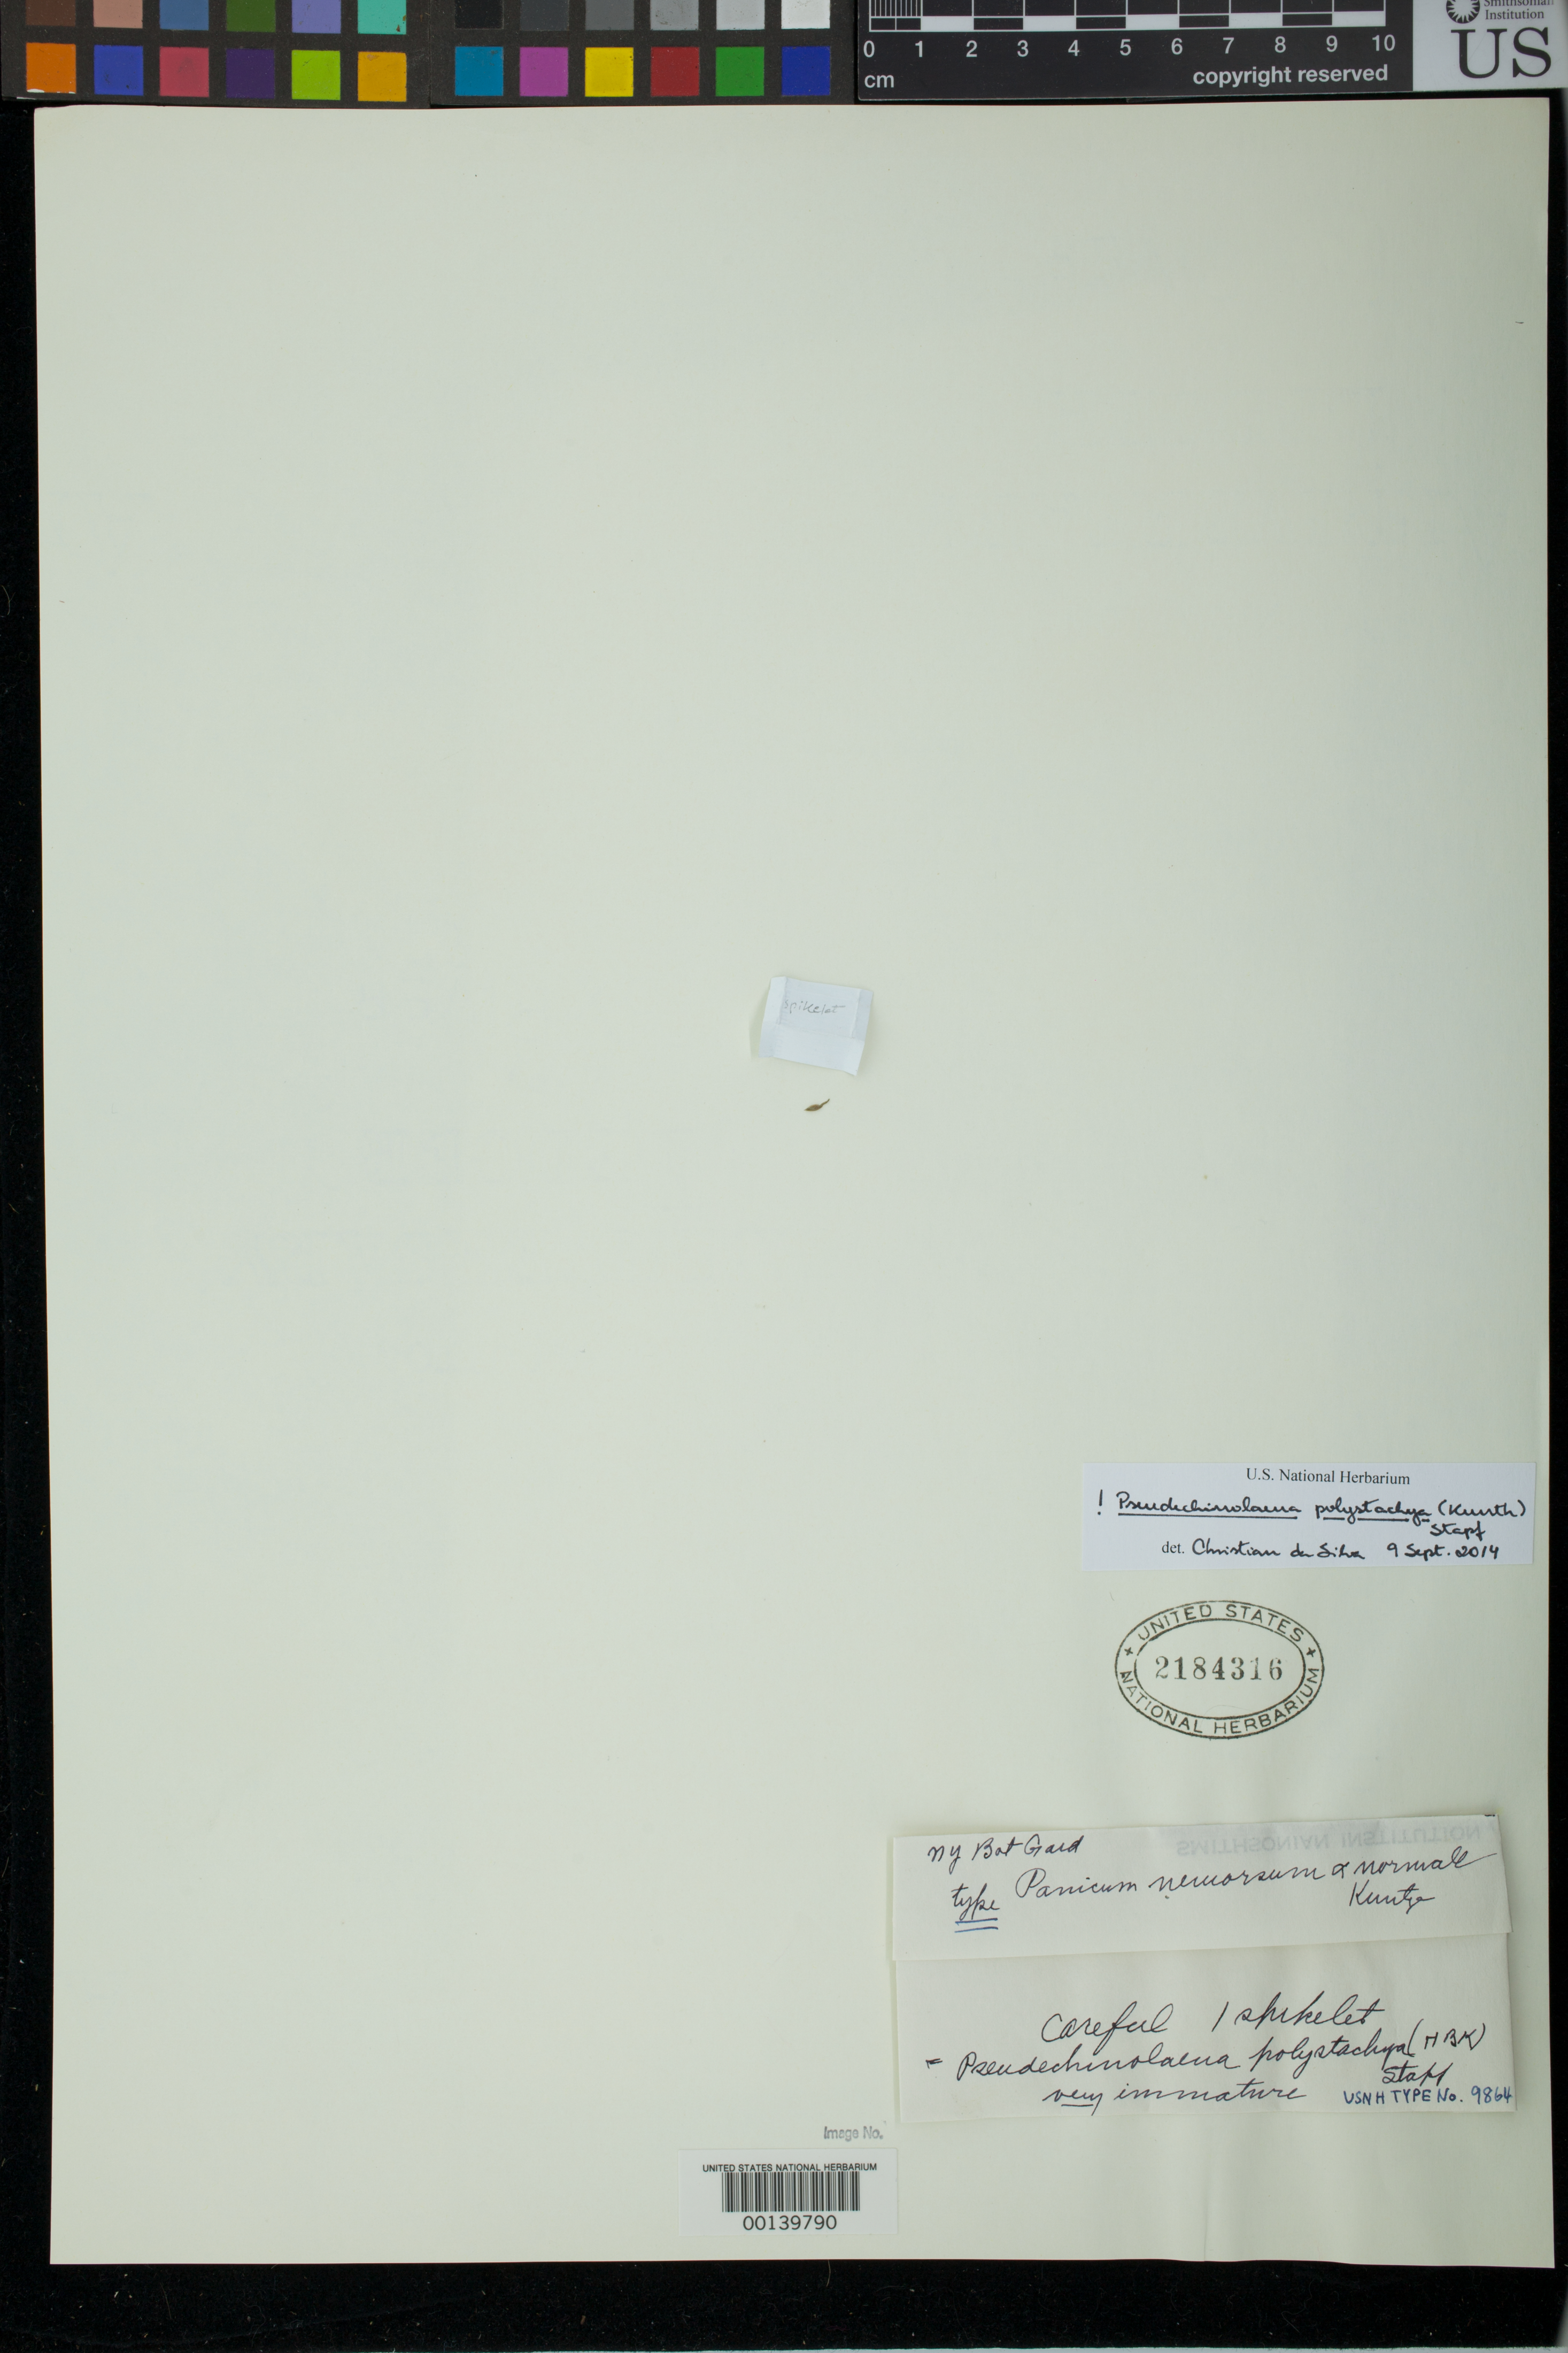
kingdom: Plantae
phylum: Tracheophyta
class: Liliopsida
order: Poales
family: Poaceae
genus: Panicum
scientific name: Panicum nemorosum var. normale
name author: Kuntze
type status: Type Collection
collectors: C.E.O. Kuntze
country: Bolivia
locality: Santa Rosa.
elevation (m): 2000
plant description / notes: Fragmentary material of type specimen ex herb. NY Bot. Gard.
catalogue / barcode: US 2184316